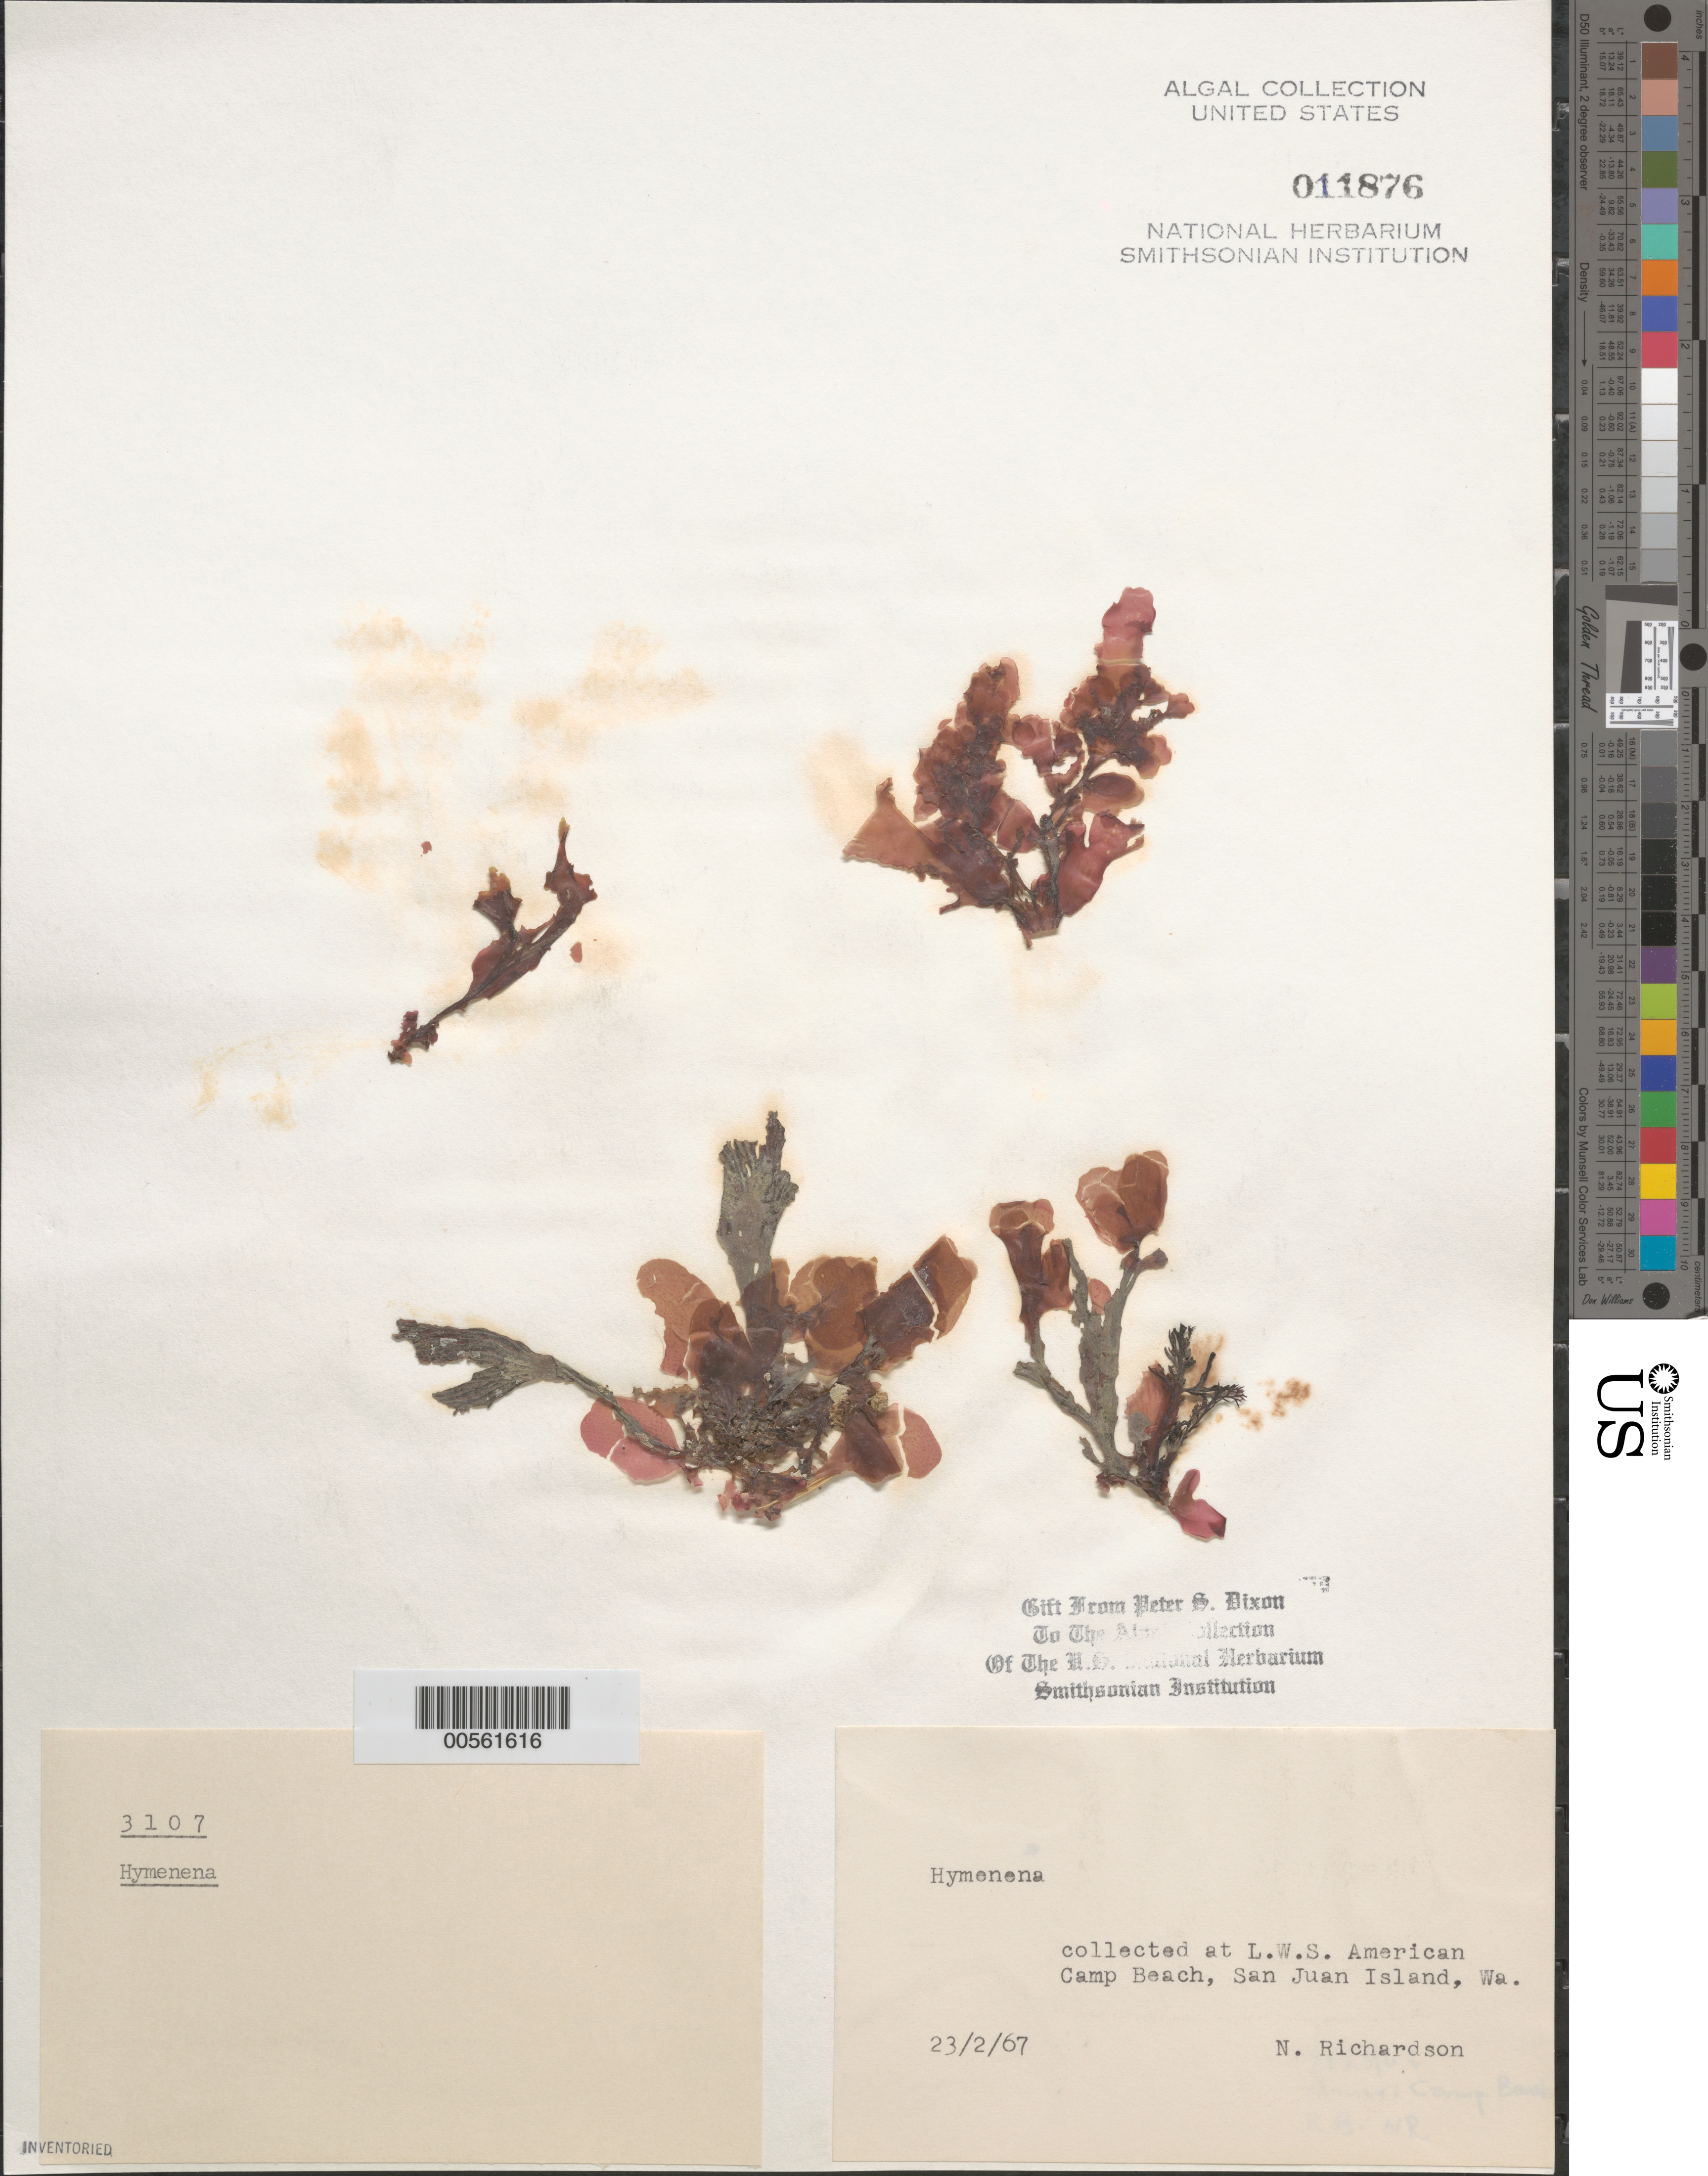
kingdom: Plantae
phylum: Rhodophyta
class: Florideophyceae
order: Ceramiales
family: Delesseriaceae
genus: Hymenena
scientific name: Hymenena sp.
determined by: Dixon, P. S.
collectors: N. Richardson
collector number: PSD 3107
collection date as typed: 23 Feb 1967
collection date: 1967-02-23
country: United States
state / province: Washington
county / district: San Juan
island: San Juan Island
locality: American Camp Beach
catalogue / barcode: US 11876